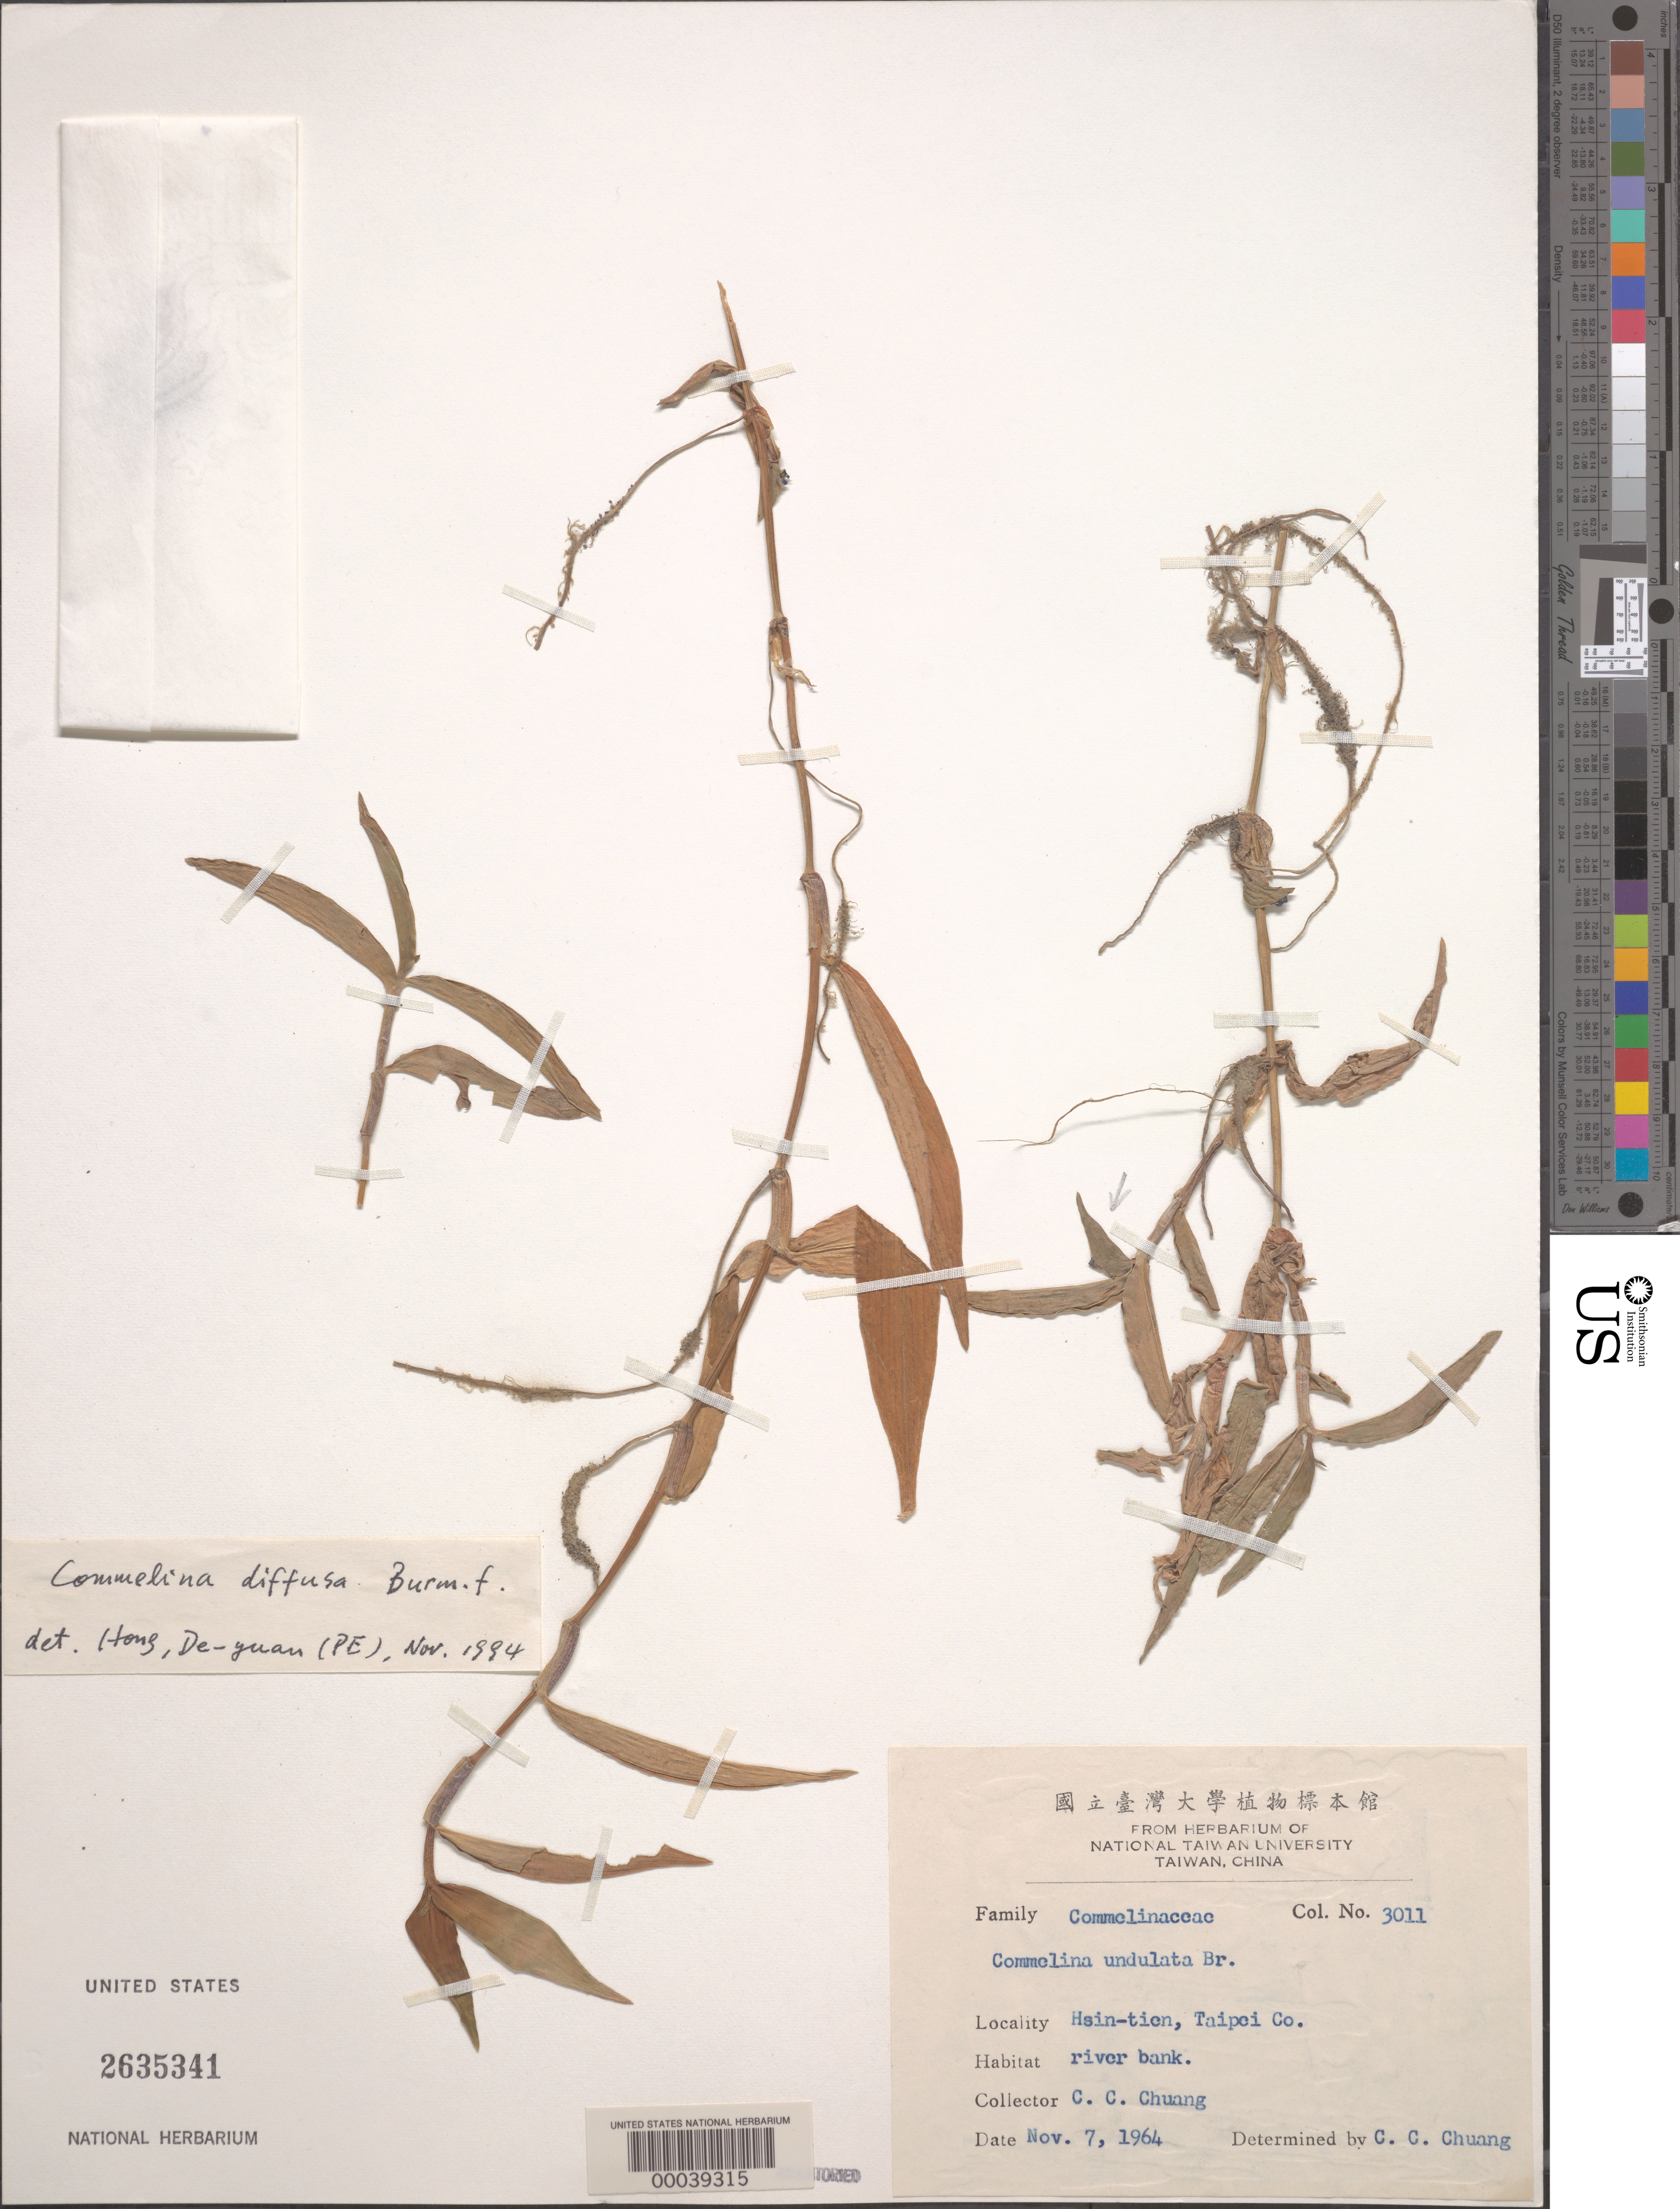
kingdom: Plantae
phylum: Tracheophyta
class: Liliopsida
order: Commelinales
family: Commelinaceae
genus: Commelina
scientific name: Commelina diffusa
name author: Burm. f.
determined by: Hong, D. Y.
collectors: C. C. Chuang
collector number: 3011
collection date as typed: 07 Nov 1964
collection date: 1964-11-07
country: Taiwan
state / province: Tai Pei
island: Taiwan [Formosa]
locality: Hsin-tien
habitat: River bank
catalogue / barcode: US 2635341